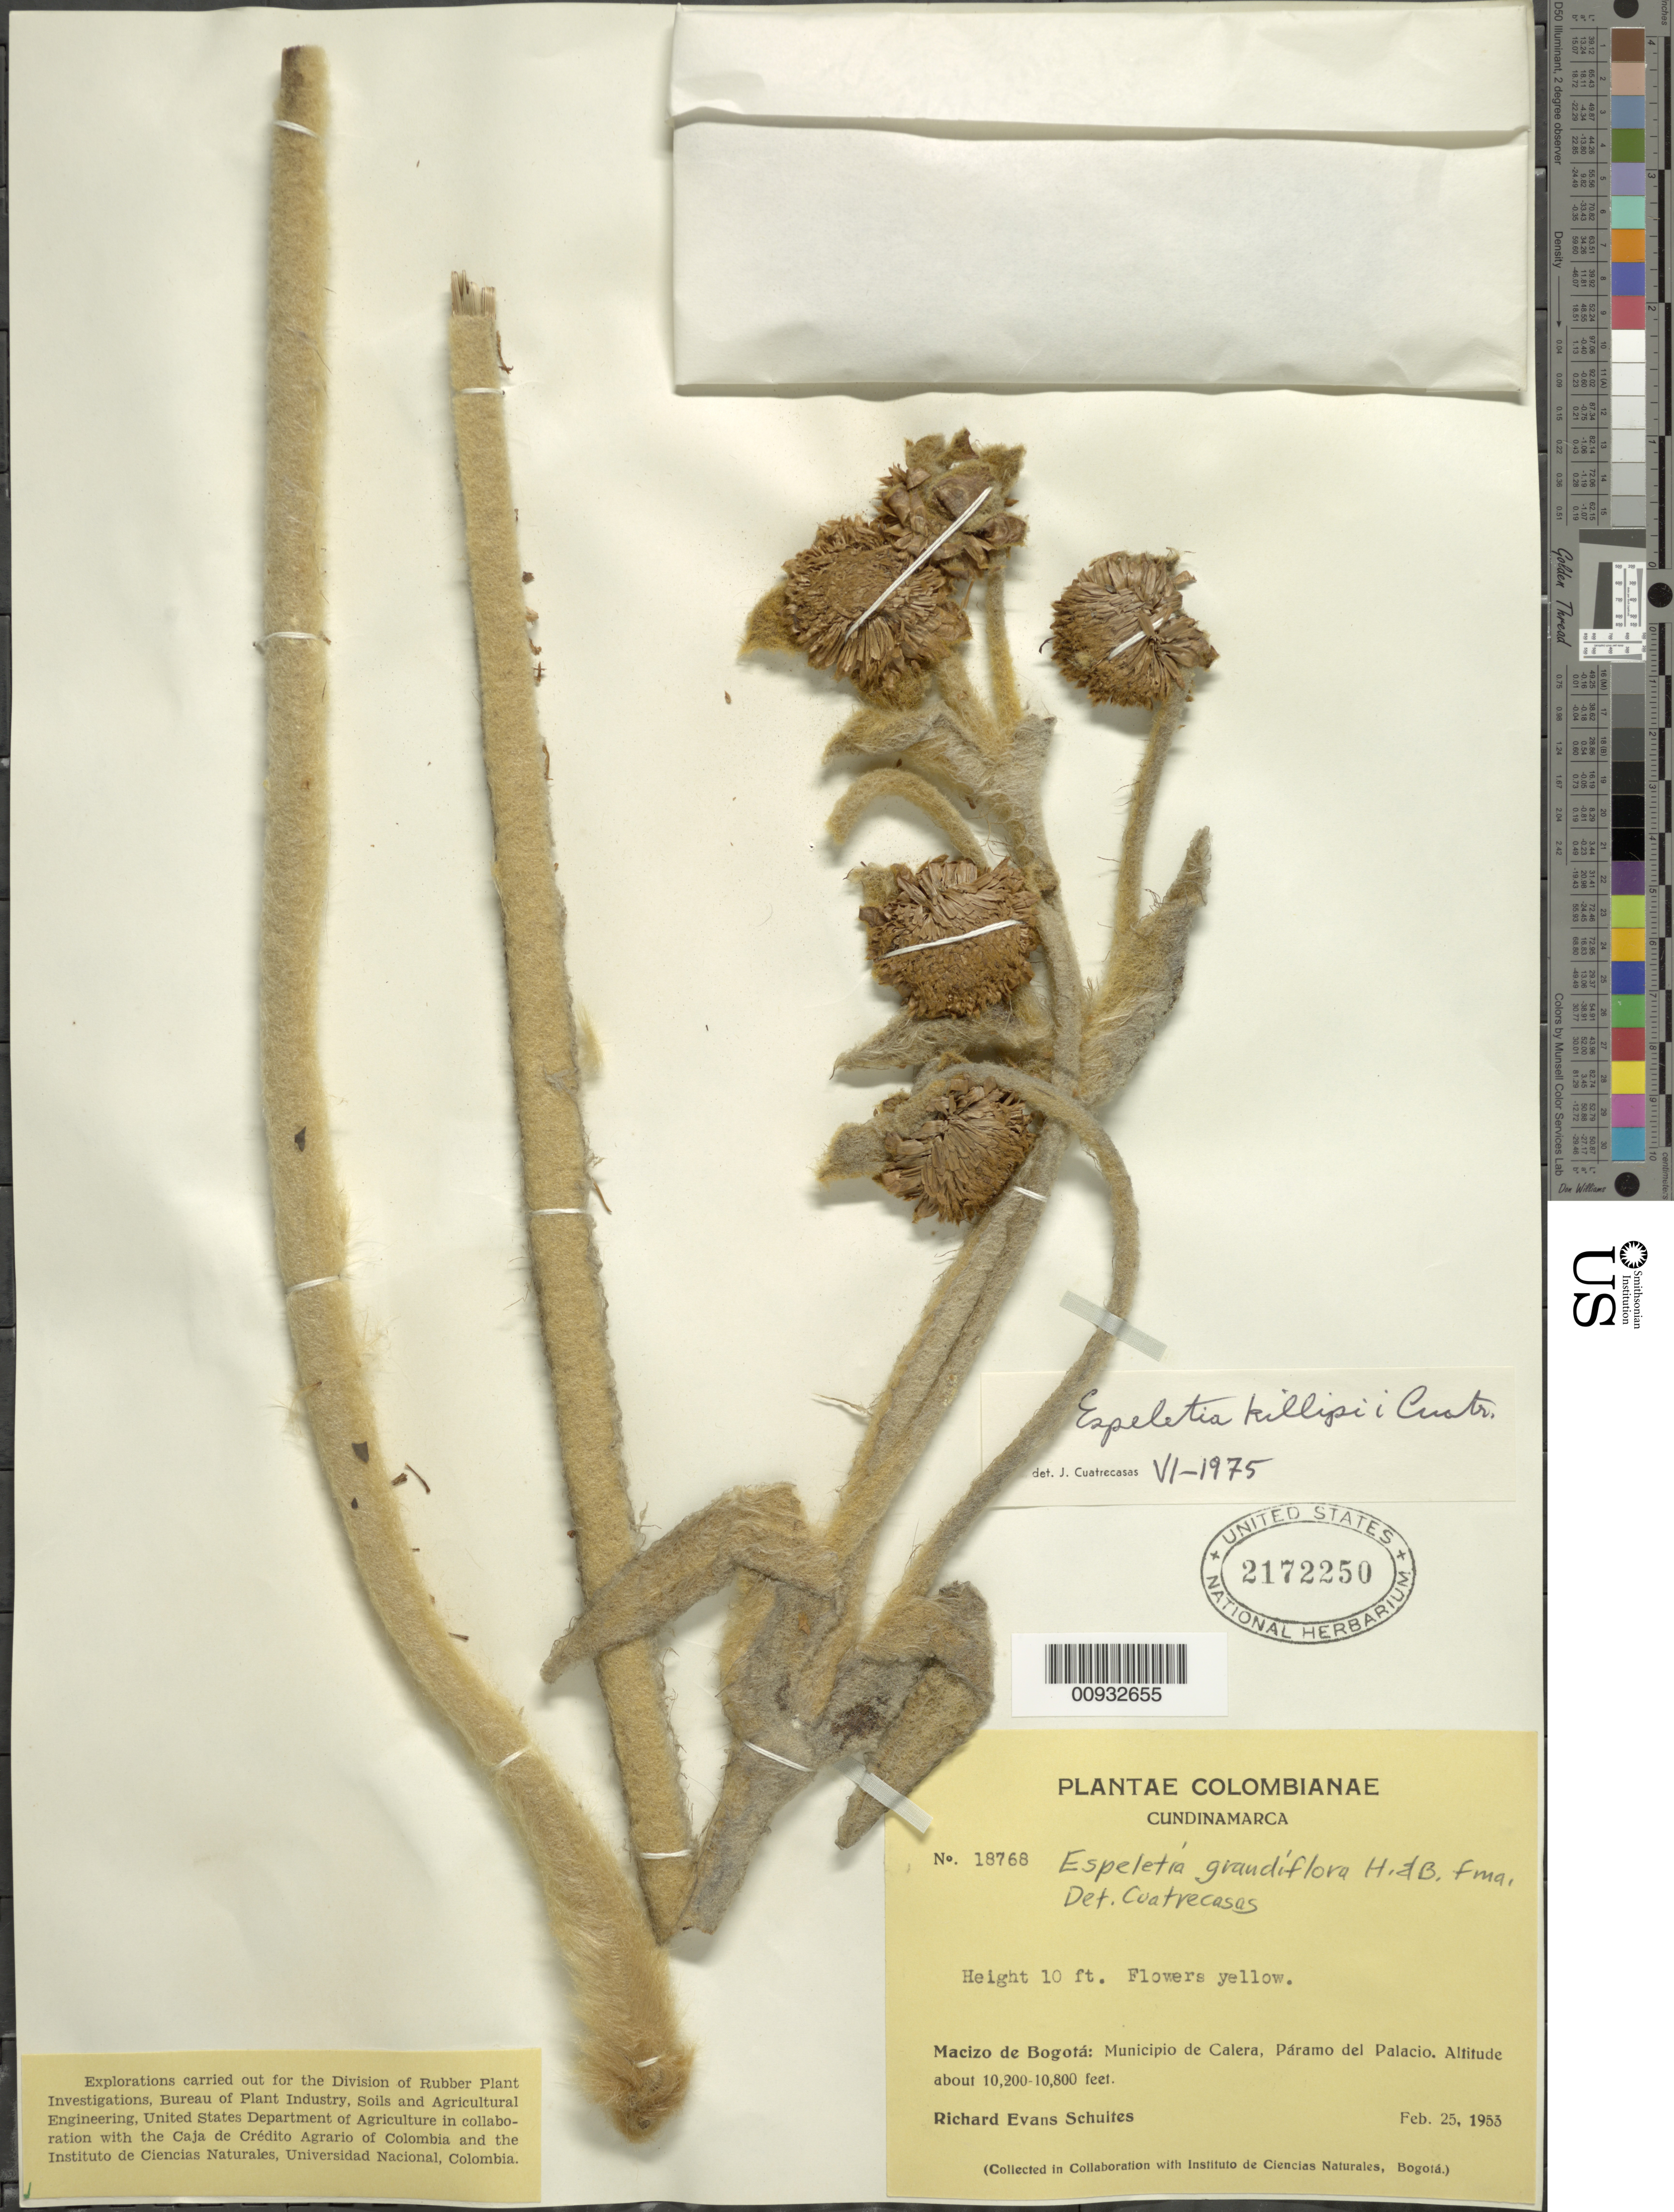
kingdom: Plantae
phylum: Tracheophyta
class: Magnoliopsida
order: Asterales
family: Asteraceae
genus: Espeletia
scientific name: Espeletia killipii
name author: Cuatrec.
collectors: R. E. Schultes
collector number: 18768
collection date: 1953-02-25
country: Colombia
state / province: Cundinamarca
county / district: La Calera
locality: Páramo de Palacio.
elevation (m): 3400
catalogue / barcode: US 2172250